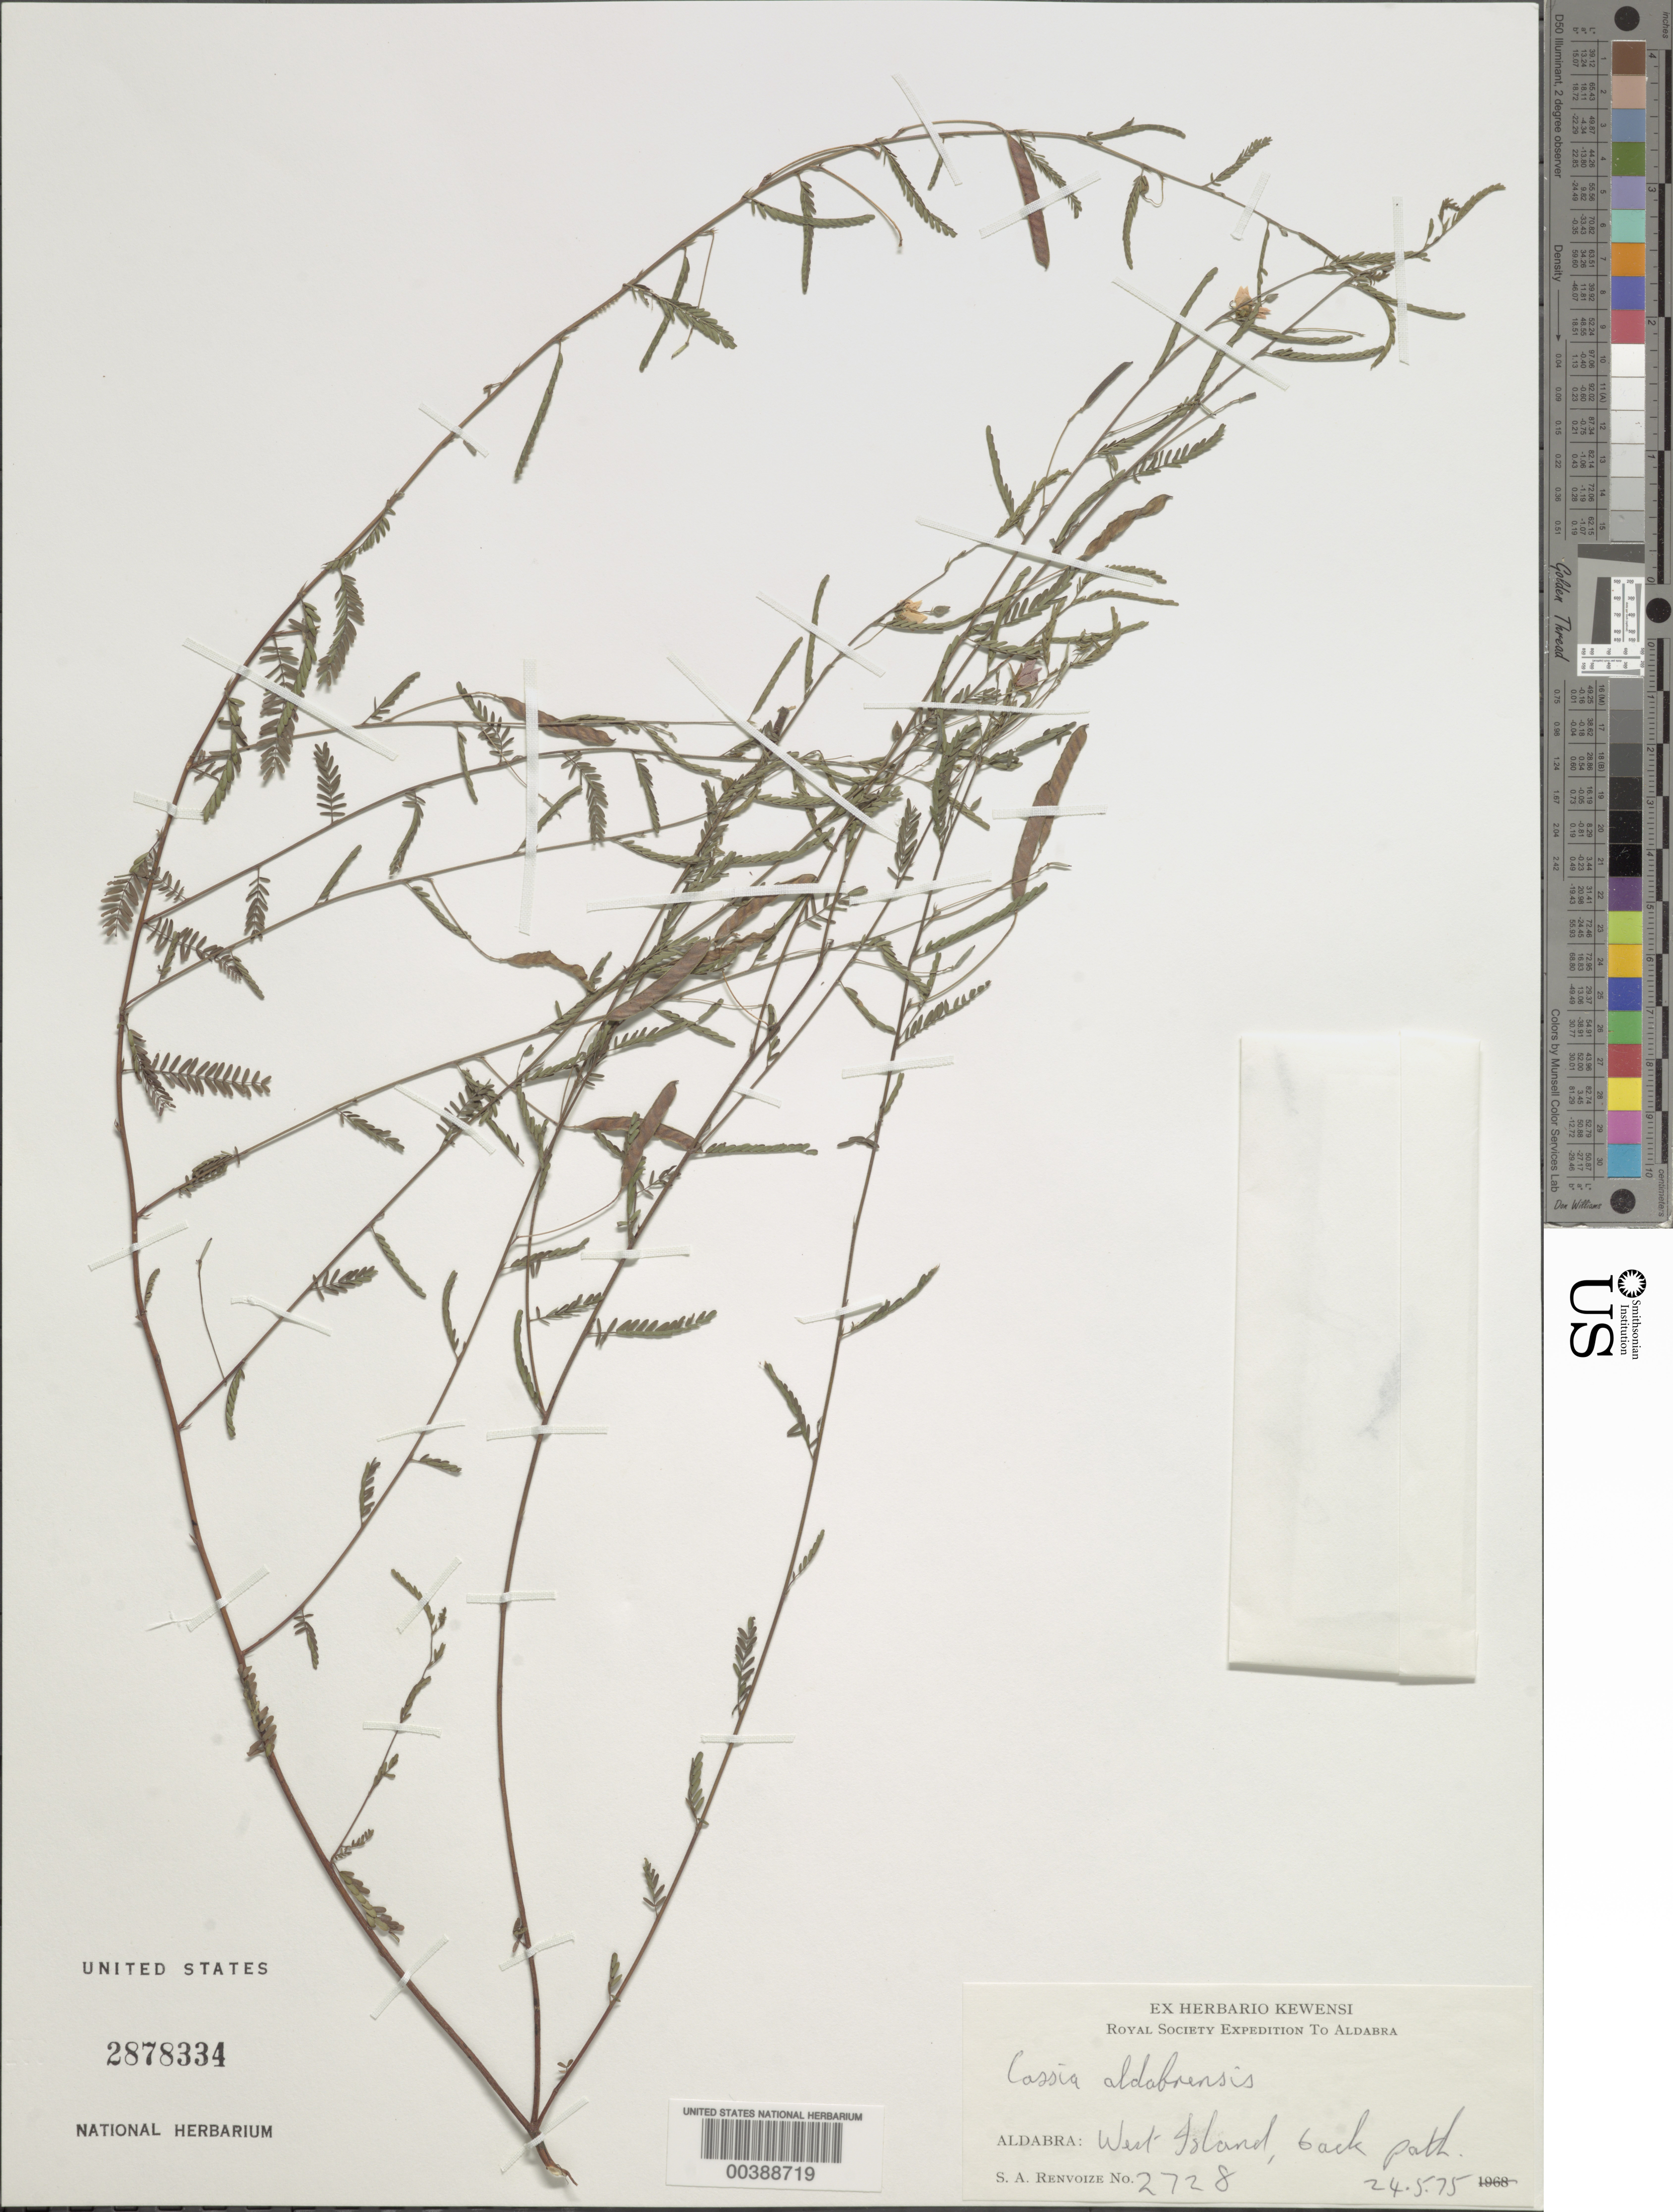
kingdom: Plantae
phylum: Tracheophyta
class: Magnoliopsida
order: Fabales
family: Fabaceae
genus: Chamaecrista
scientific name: Chamaecrista aldabrensis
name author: (Hemsl.) Friedmann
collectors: S. A. Renvoize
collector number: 2728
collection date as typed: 24 May 1975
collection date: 1975-05-24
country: Seychelles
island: Aldabra Atoll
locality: West Islet., back path. [West Island is part of Aldabra Island (Atoll).]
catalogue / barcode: US 2878334